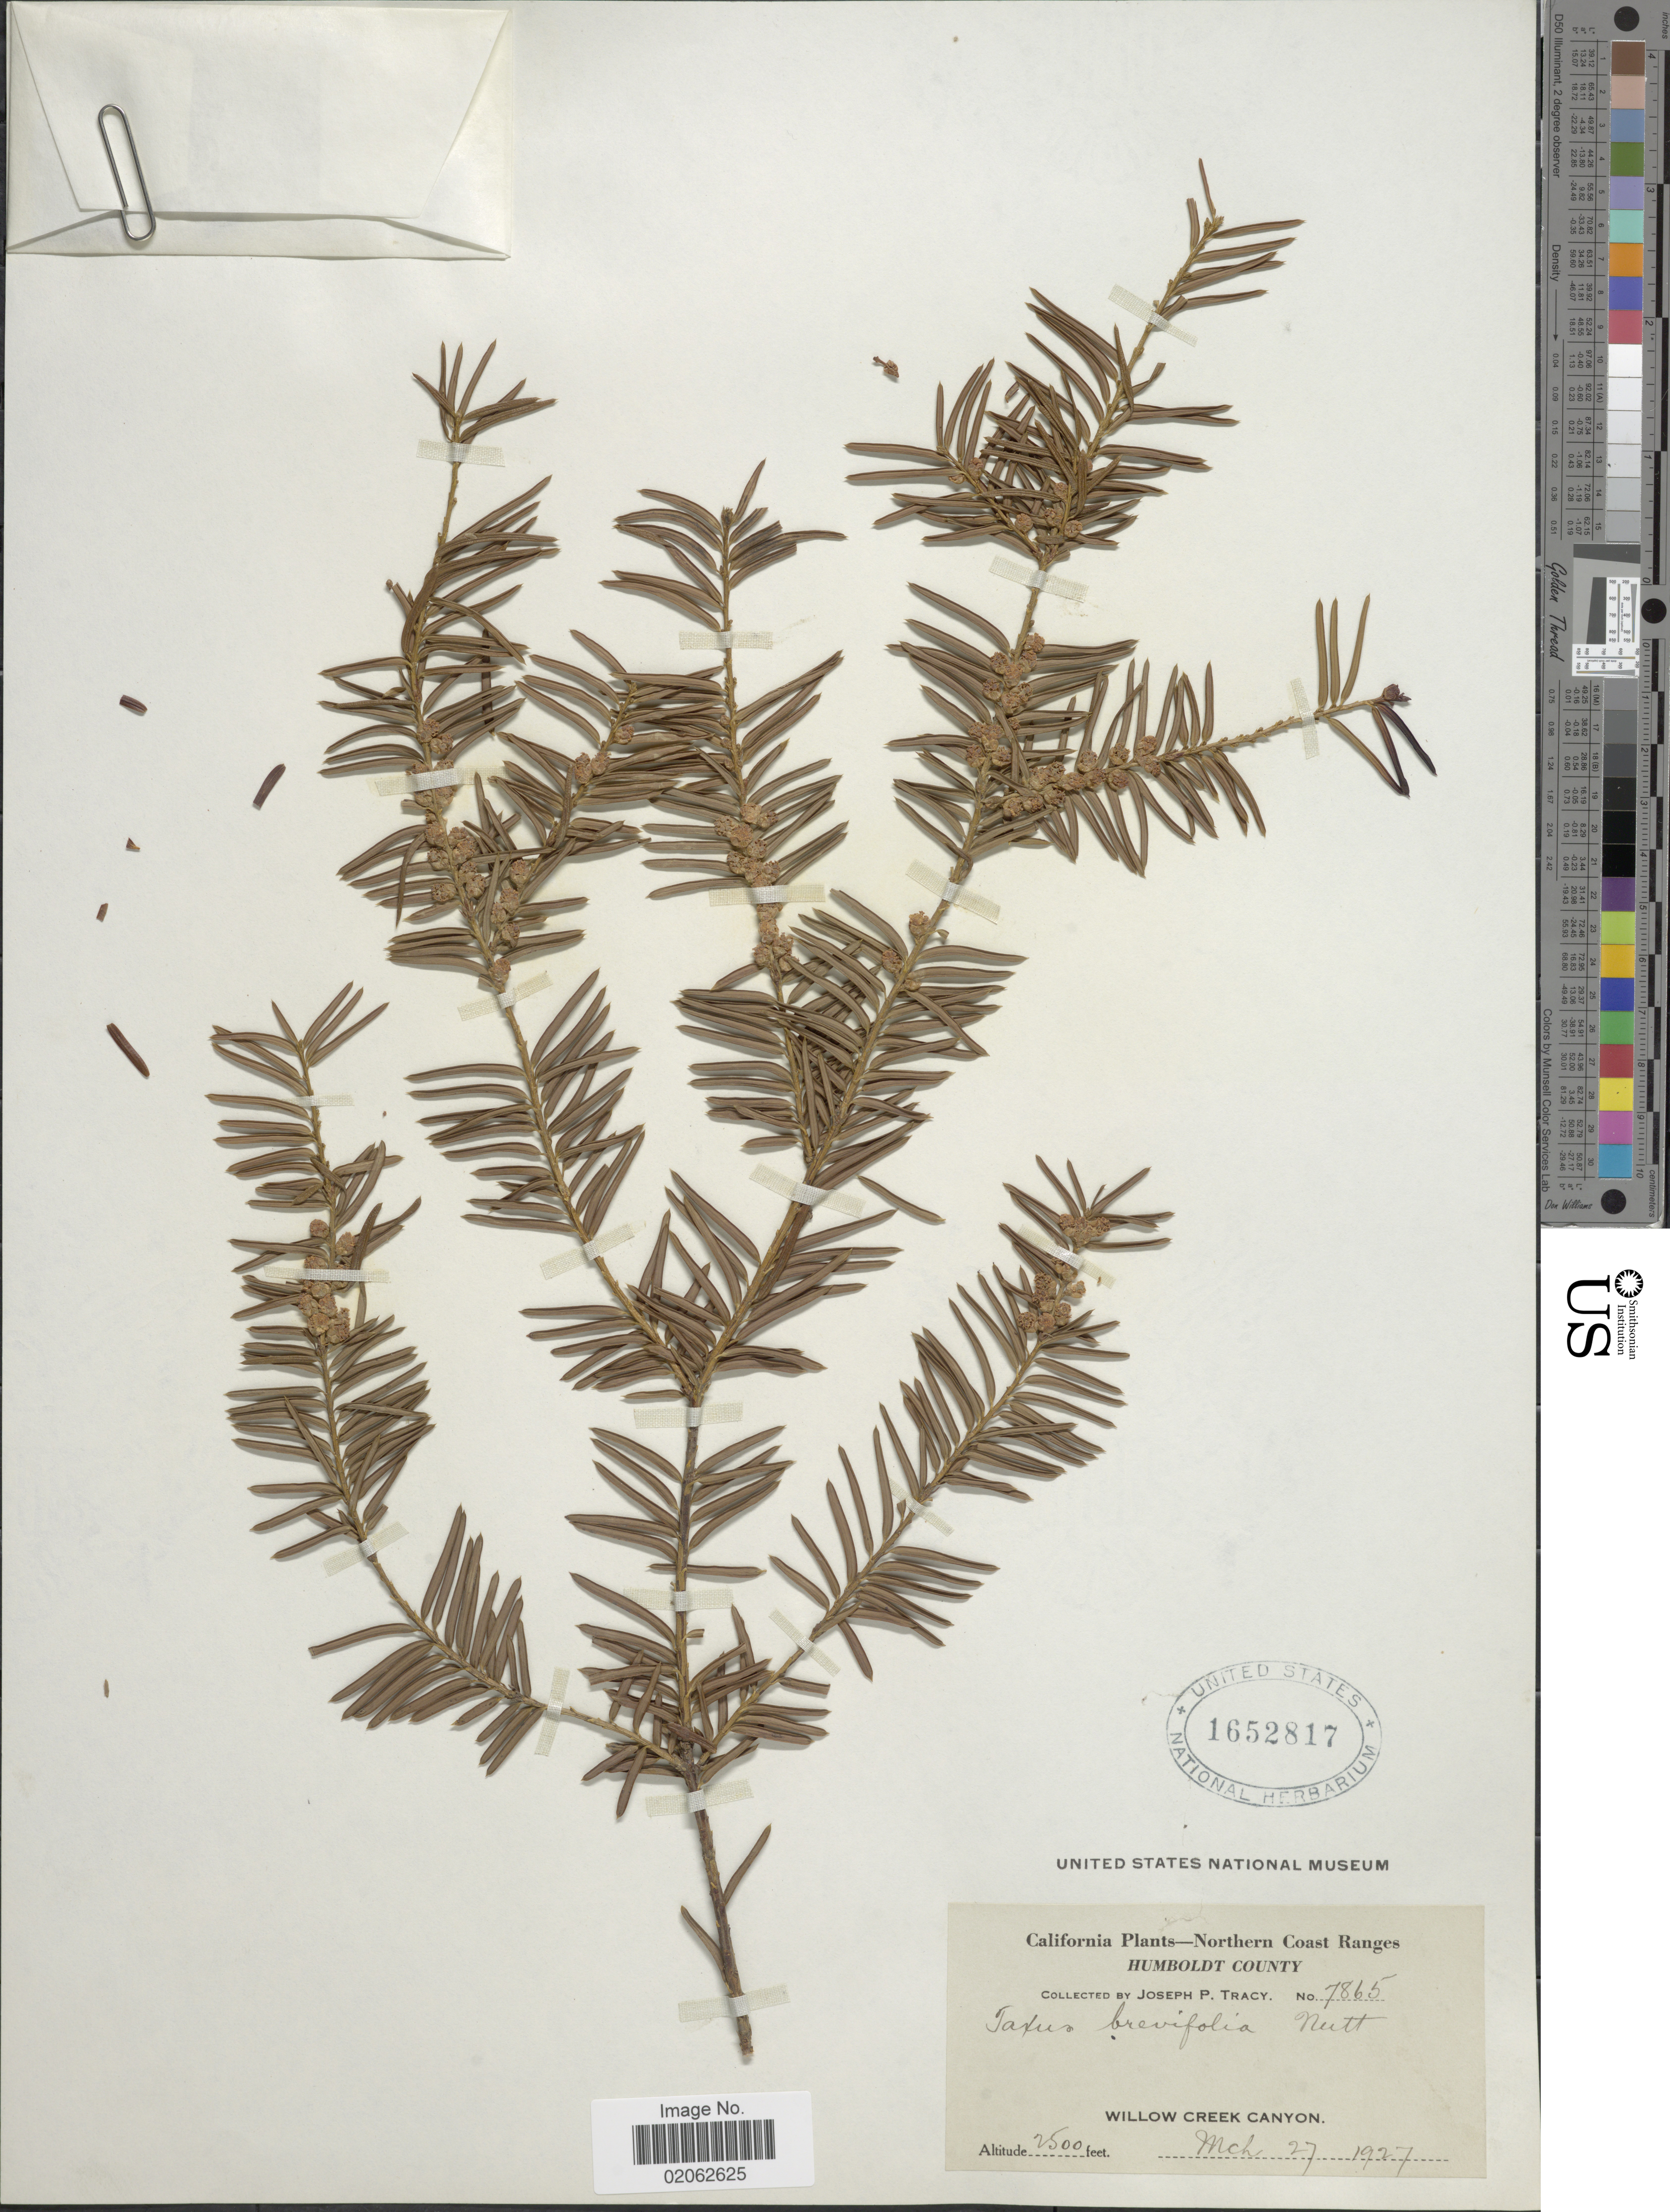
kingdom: Plantae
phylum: Tracheophyta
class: Pinopsida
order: Pinales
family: Taxaceae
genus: Taxus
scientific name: Taxus brevifolia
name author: Nutt.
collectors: J. Tracy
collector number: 7865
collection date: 1927-03-27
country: United States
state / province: California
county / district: Humboldt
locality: Northern Coast Ranges, Humboldt County, Willow Creek Canyon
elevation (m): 762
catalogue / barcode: US 1652817